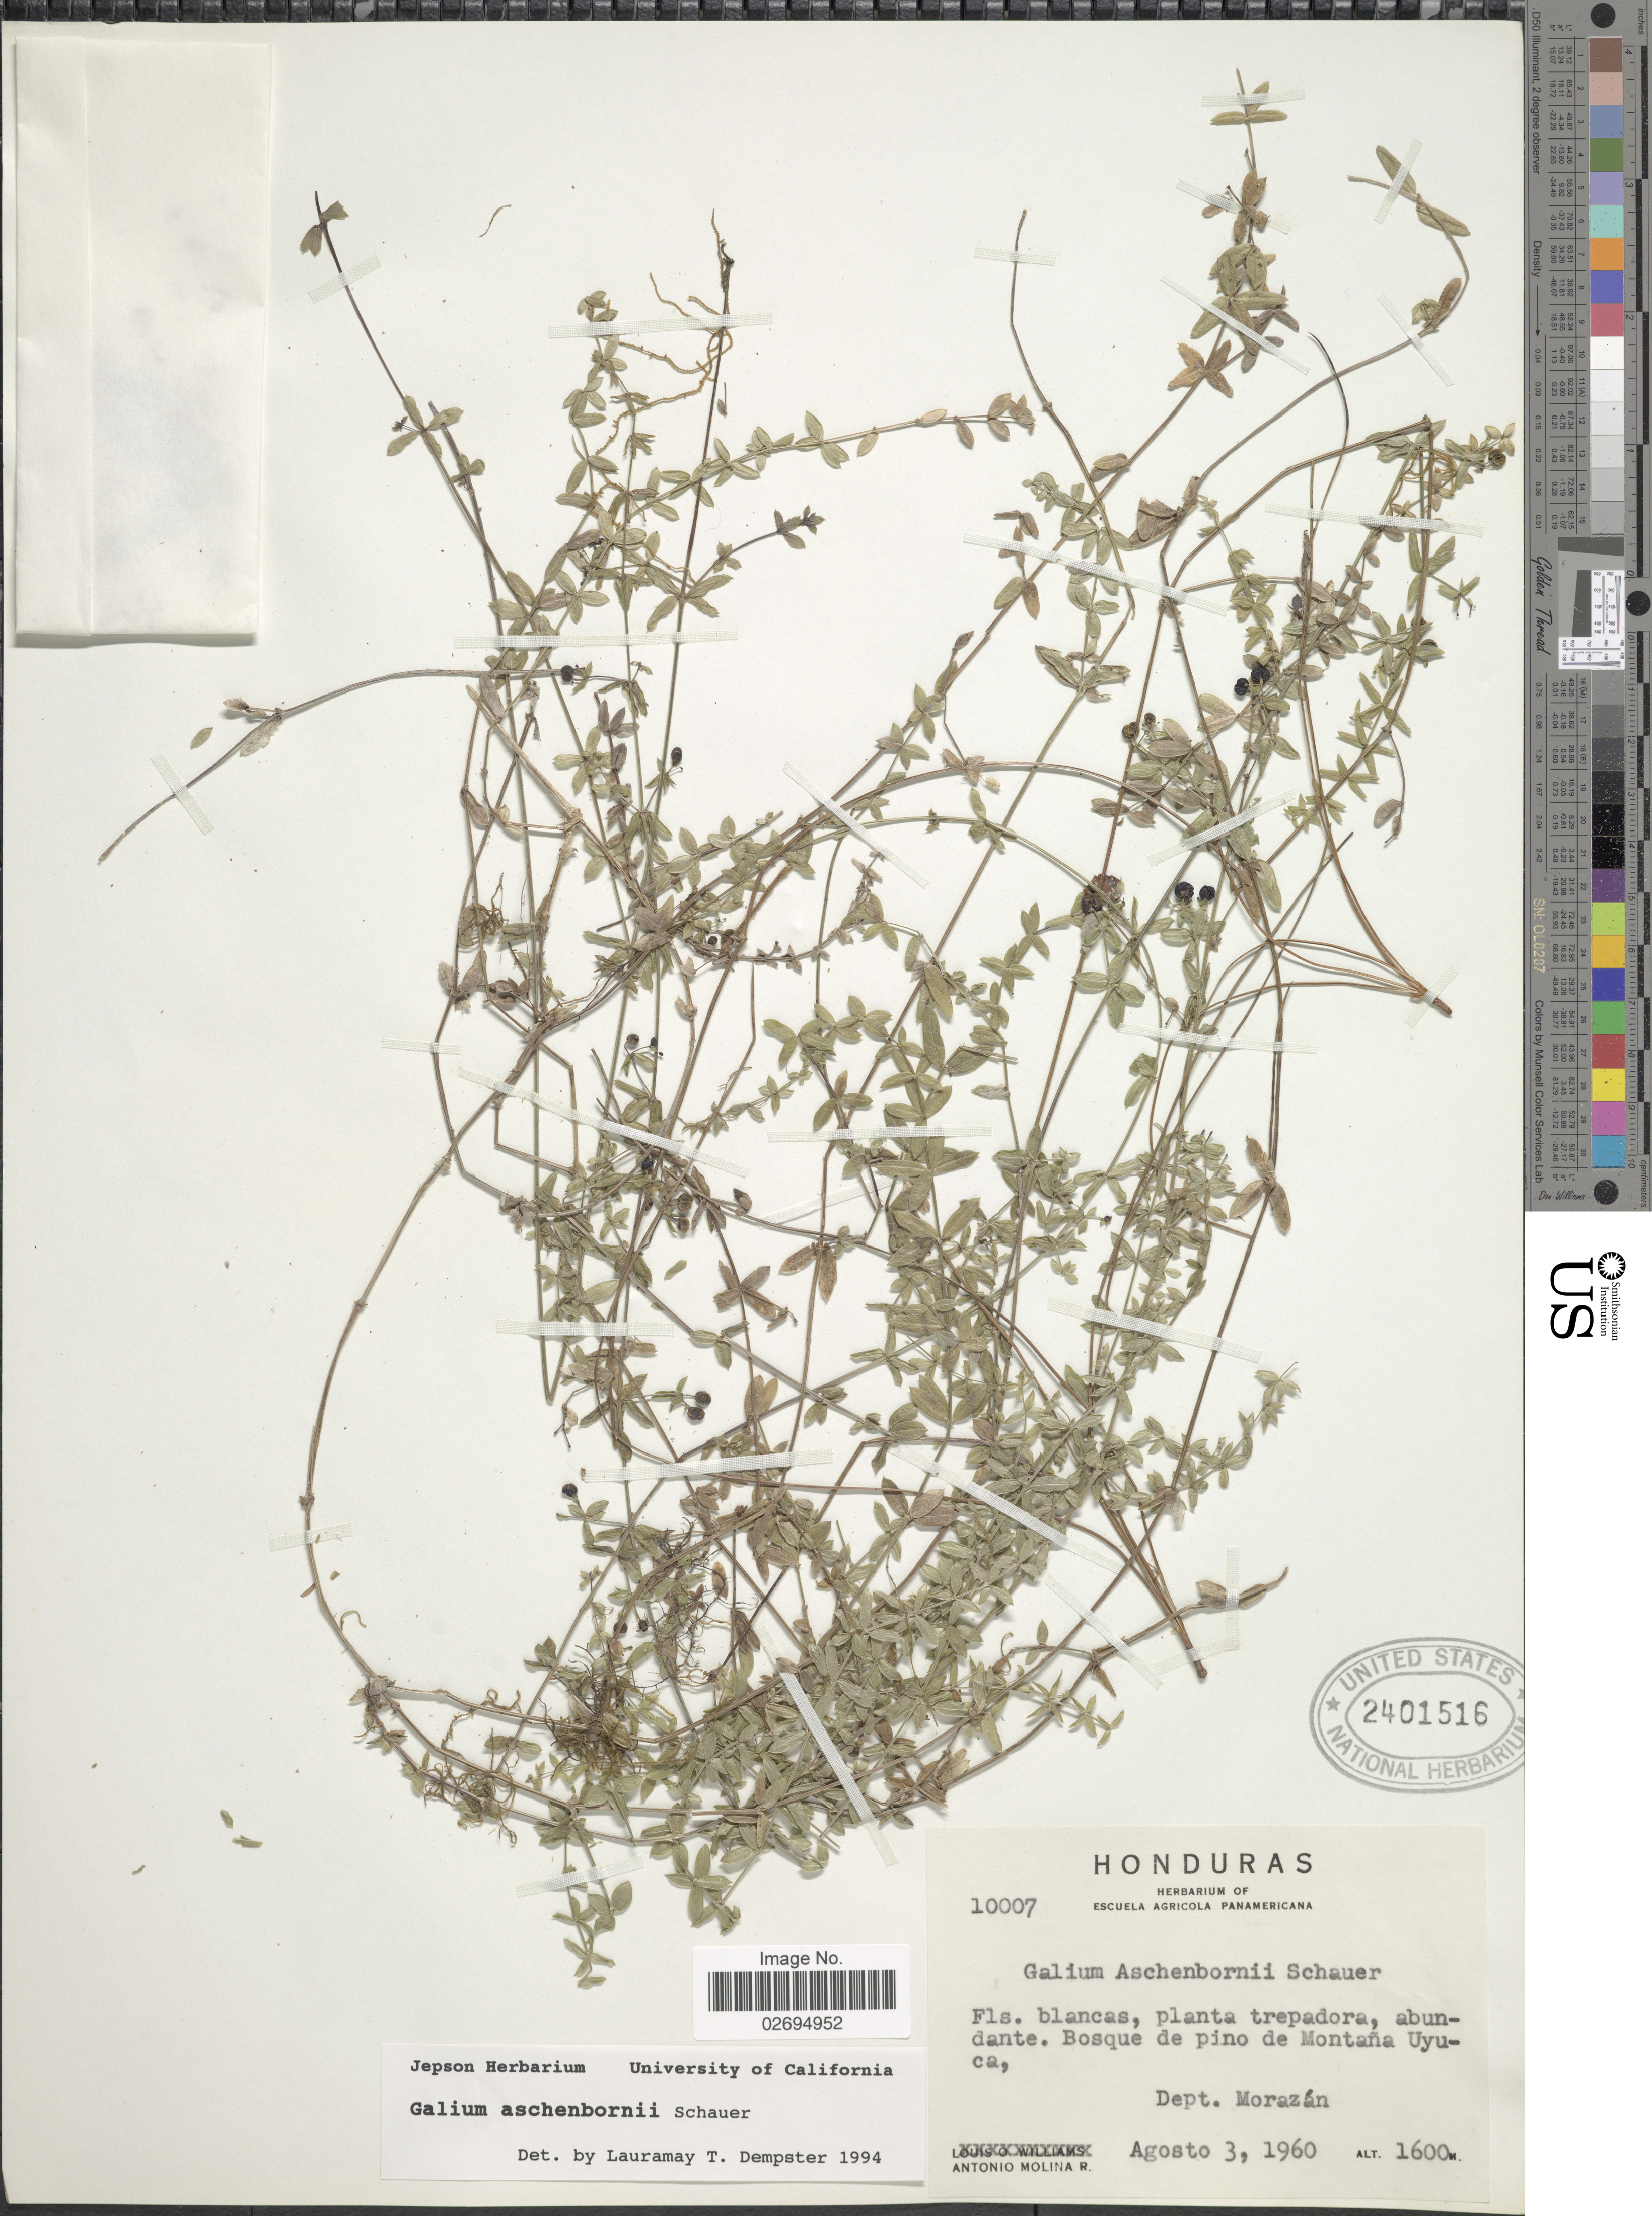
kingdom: Plantae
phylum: Tracheophyta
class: Magnoliopsida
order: Gentianales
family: Rubiaceae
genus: Galium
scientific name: Galium aschenbornii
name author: Schauer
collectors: A. Molina R.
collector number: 10007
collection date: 1960-08-03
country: Honduras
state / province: Fco. Morazán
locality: Bosque de pino de Montaña Uyuca, Dept Morazán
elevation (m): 1600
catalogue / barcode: US 2401516